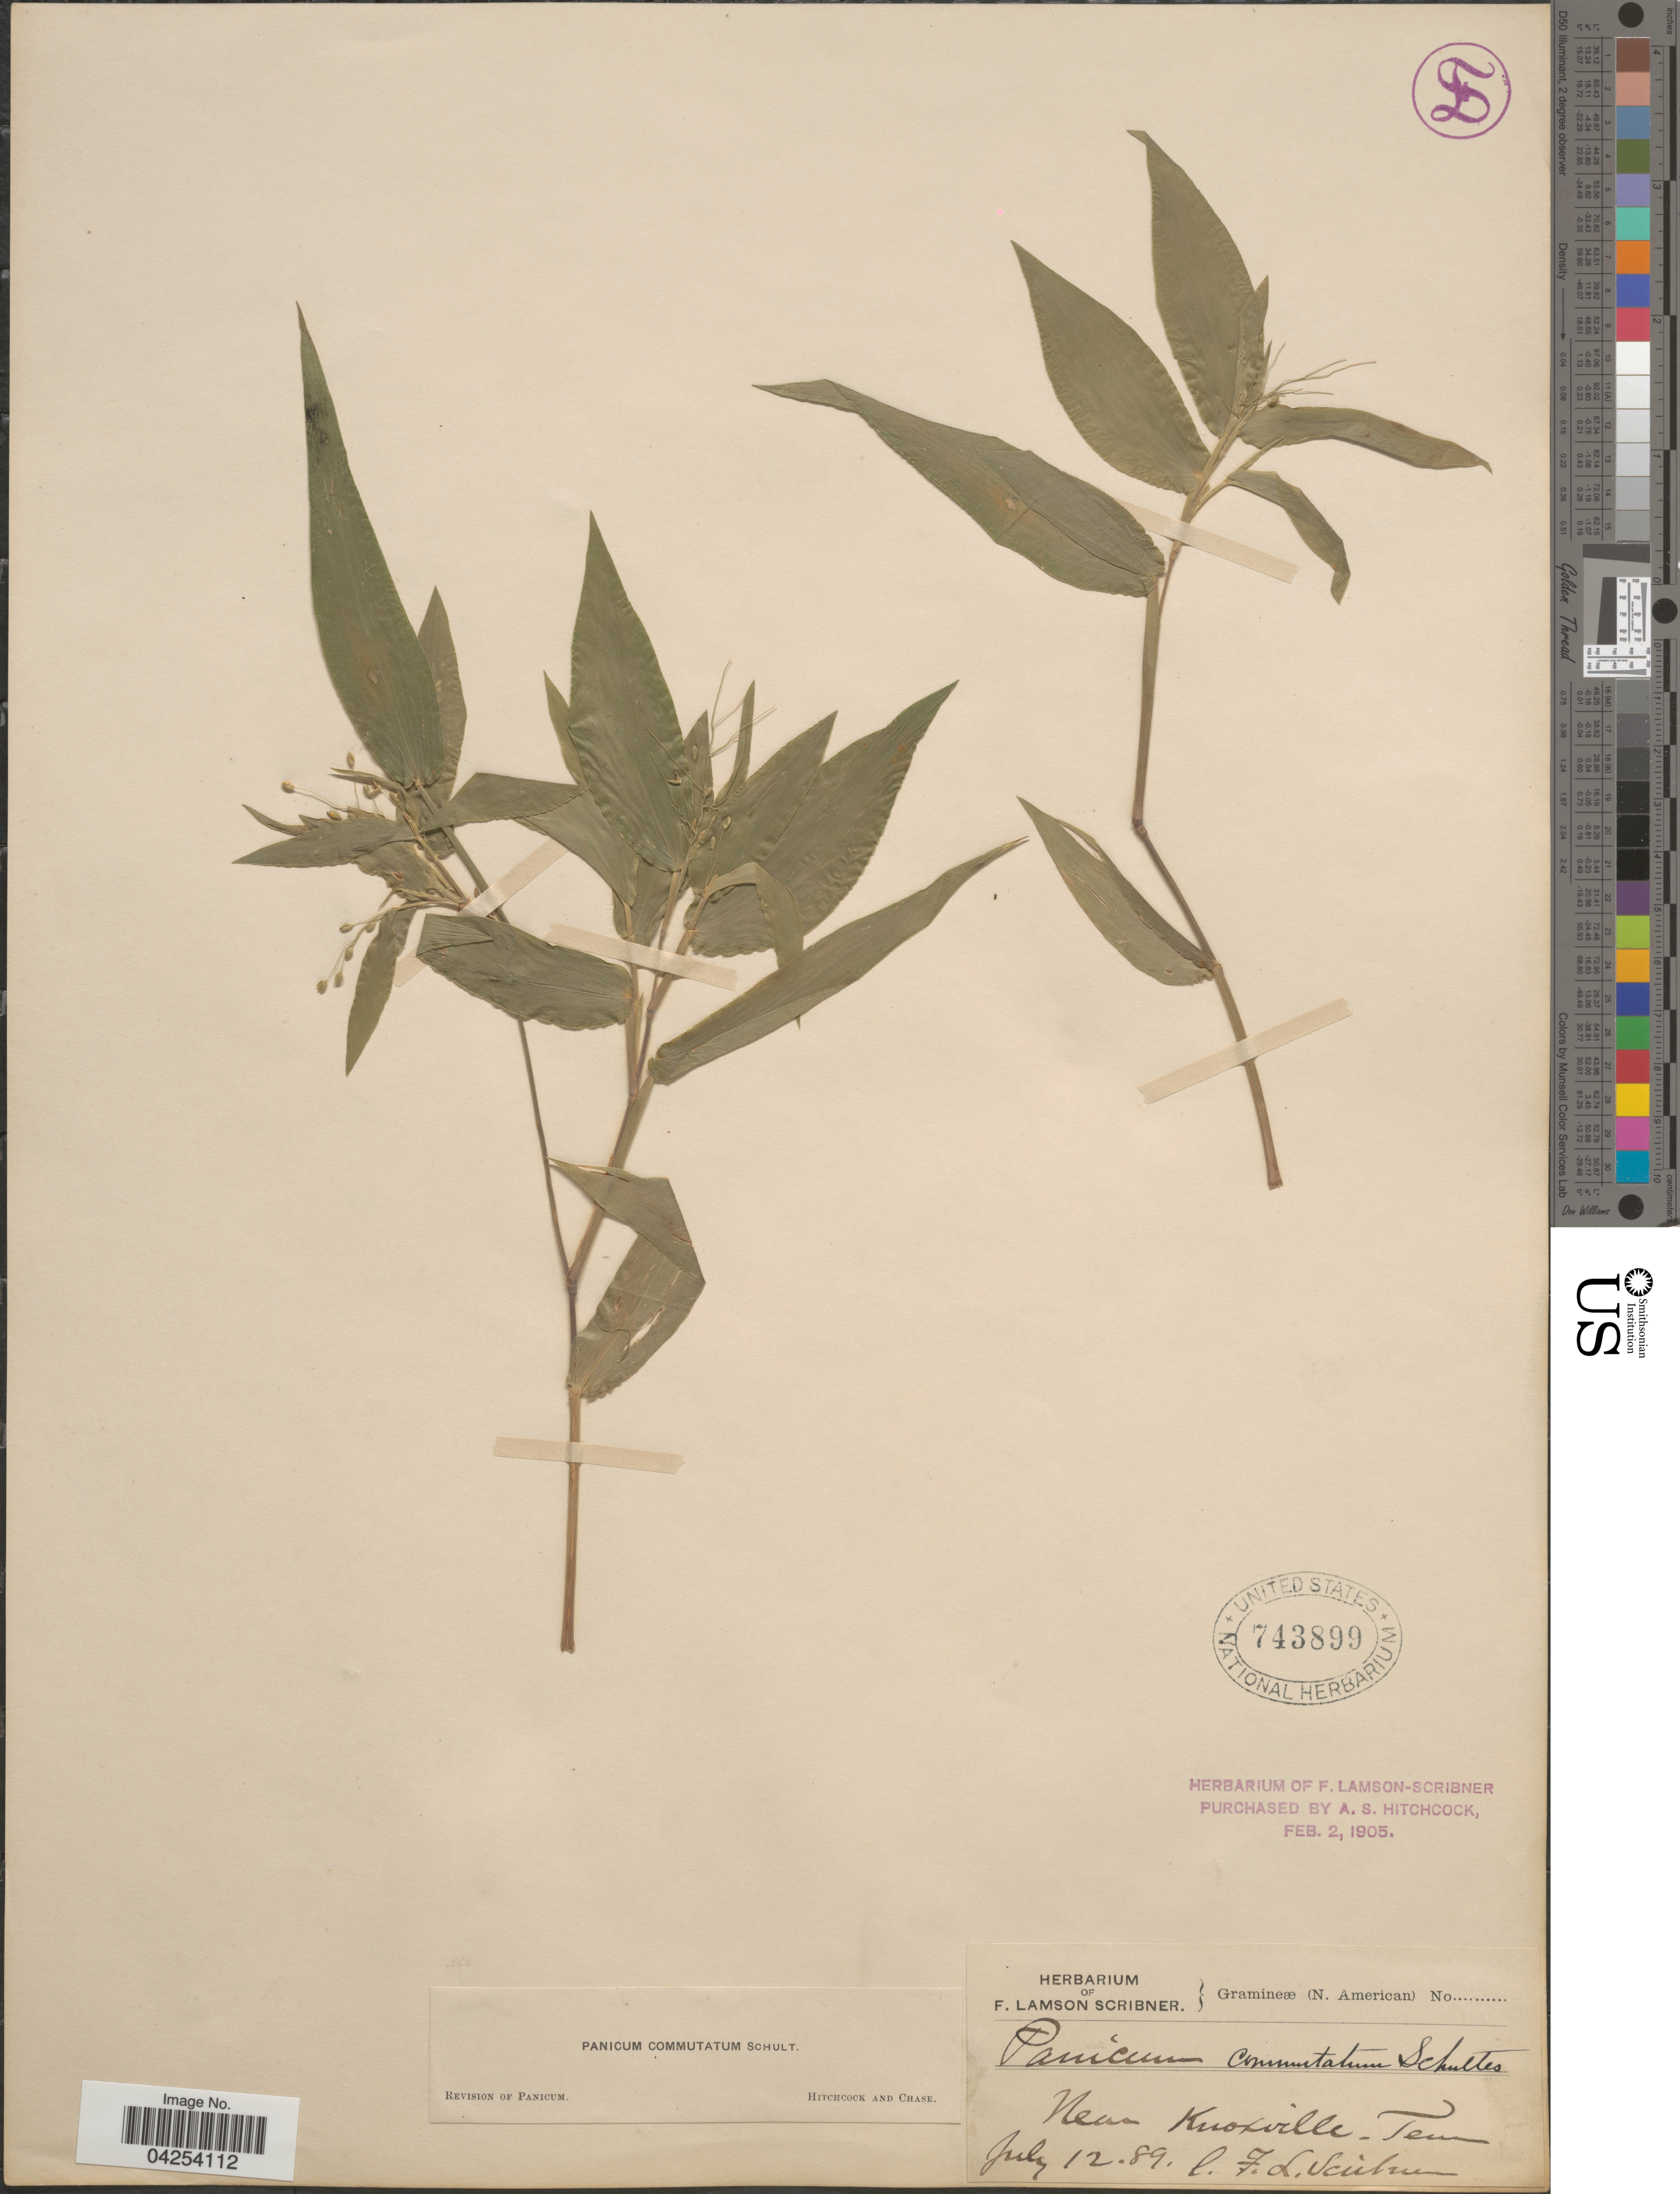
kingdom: Plantae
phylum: Tracheophyta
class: Liliopsida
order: Poales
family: Poaceae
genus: Dichanthelium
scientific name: Dichanthelium commutatum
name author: (Schult.) Gould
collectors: F. L. Scribner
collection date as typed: Transcribed d/m/y: 12/7/89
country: United States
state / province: Tennessee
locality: Near Knoxville.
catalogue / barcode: US 743899